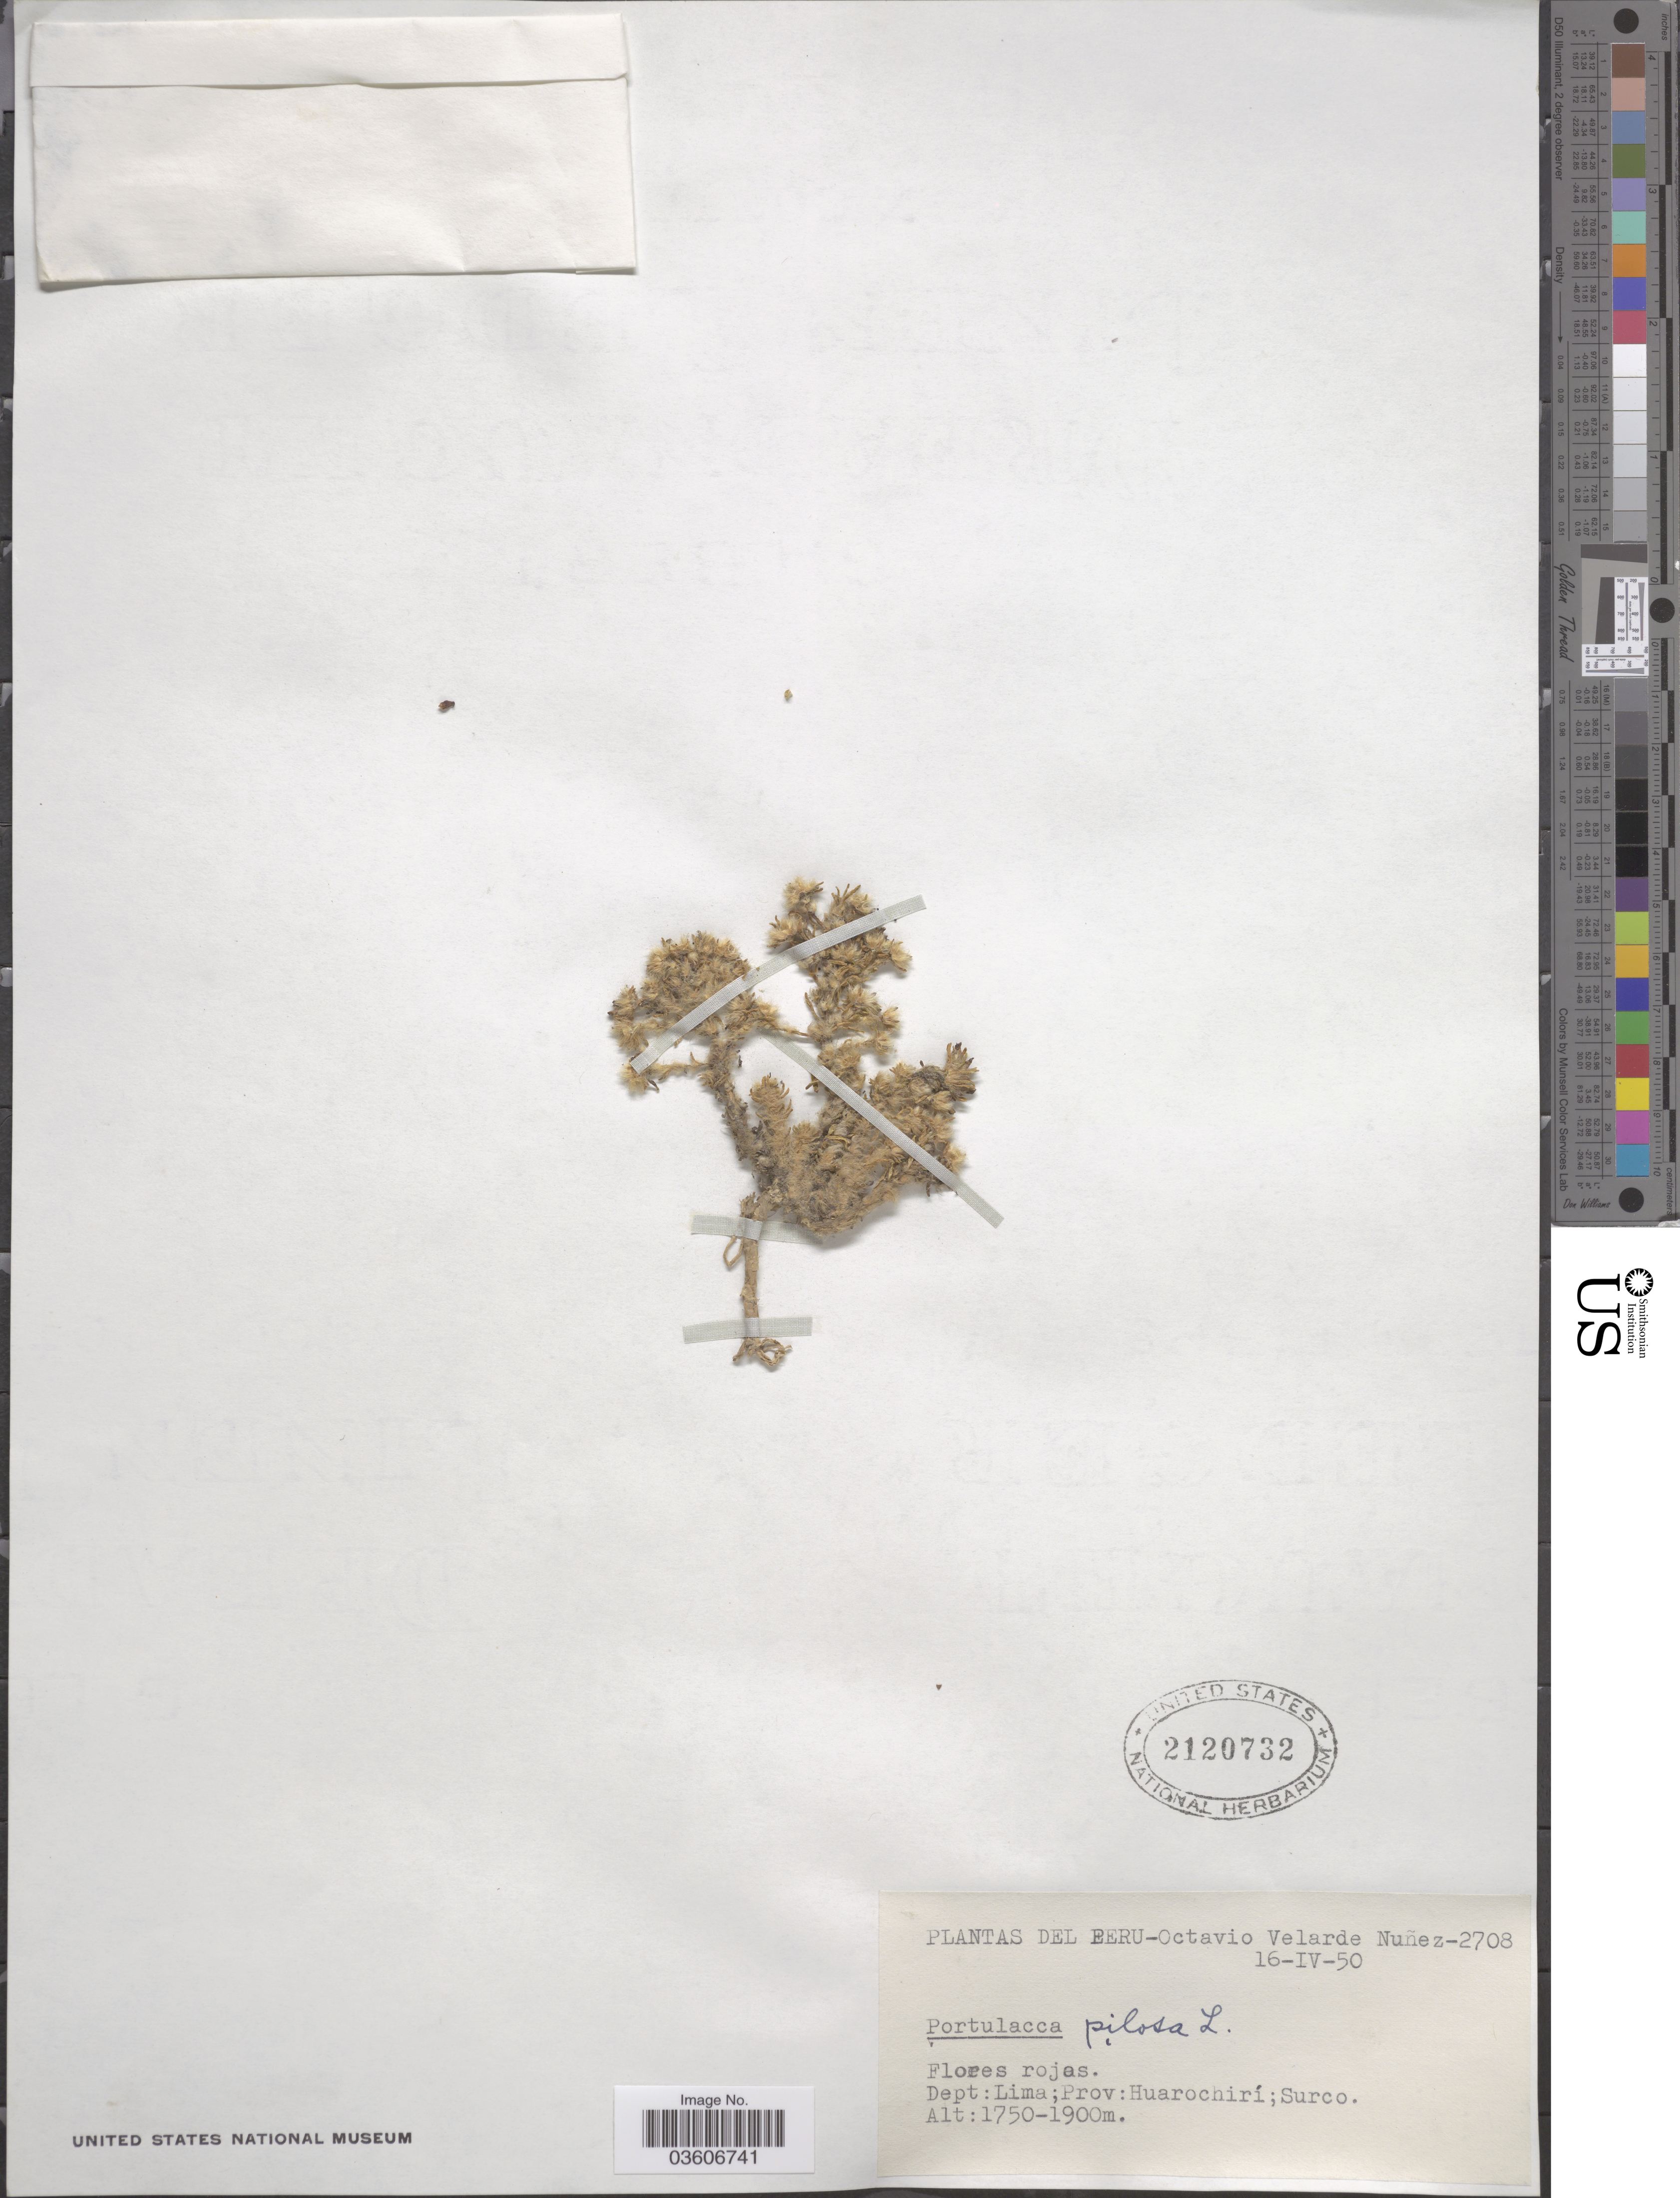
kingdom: Plantae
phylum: Tracheophyta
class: Magnoliopsida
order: Caryophyllales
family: Portulacaceae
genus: Portulaca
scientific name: Portulaca pilosa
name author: L.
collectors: O. Velarde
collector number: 2708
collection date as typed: Transcribed d/m/y: 16/4/50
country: Peru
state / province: Lima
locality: Dept: Lima; Prov: Huarochirí; Surco.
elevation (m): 1750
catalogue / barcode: US 2120732